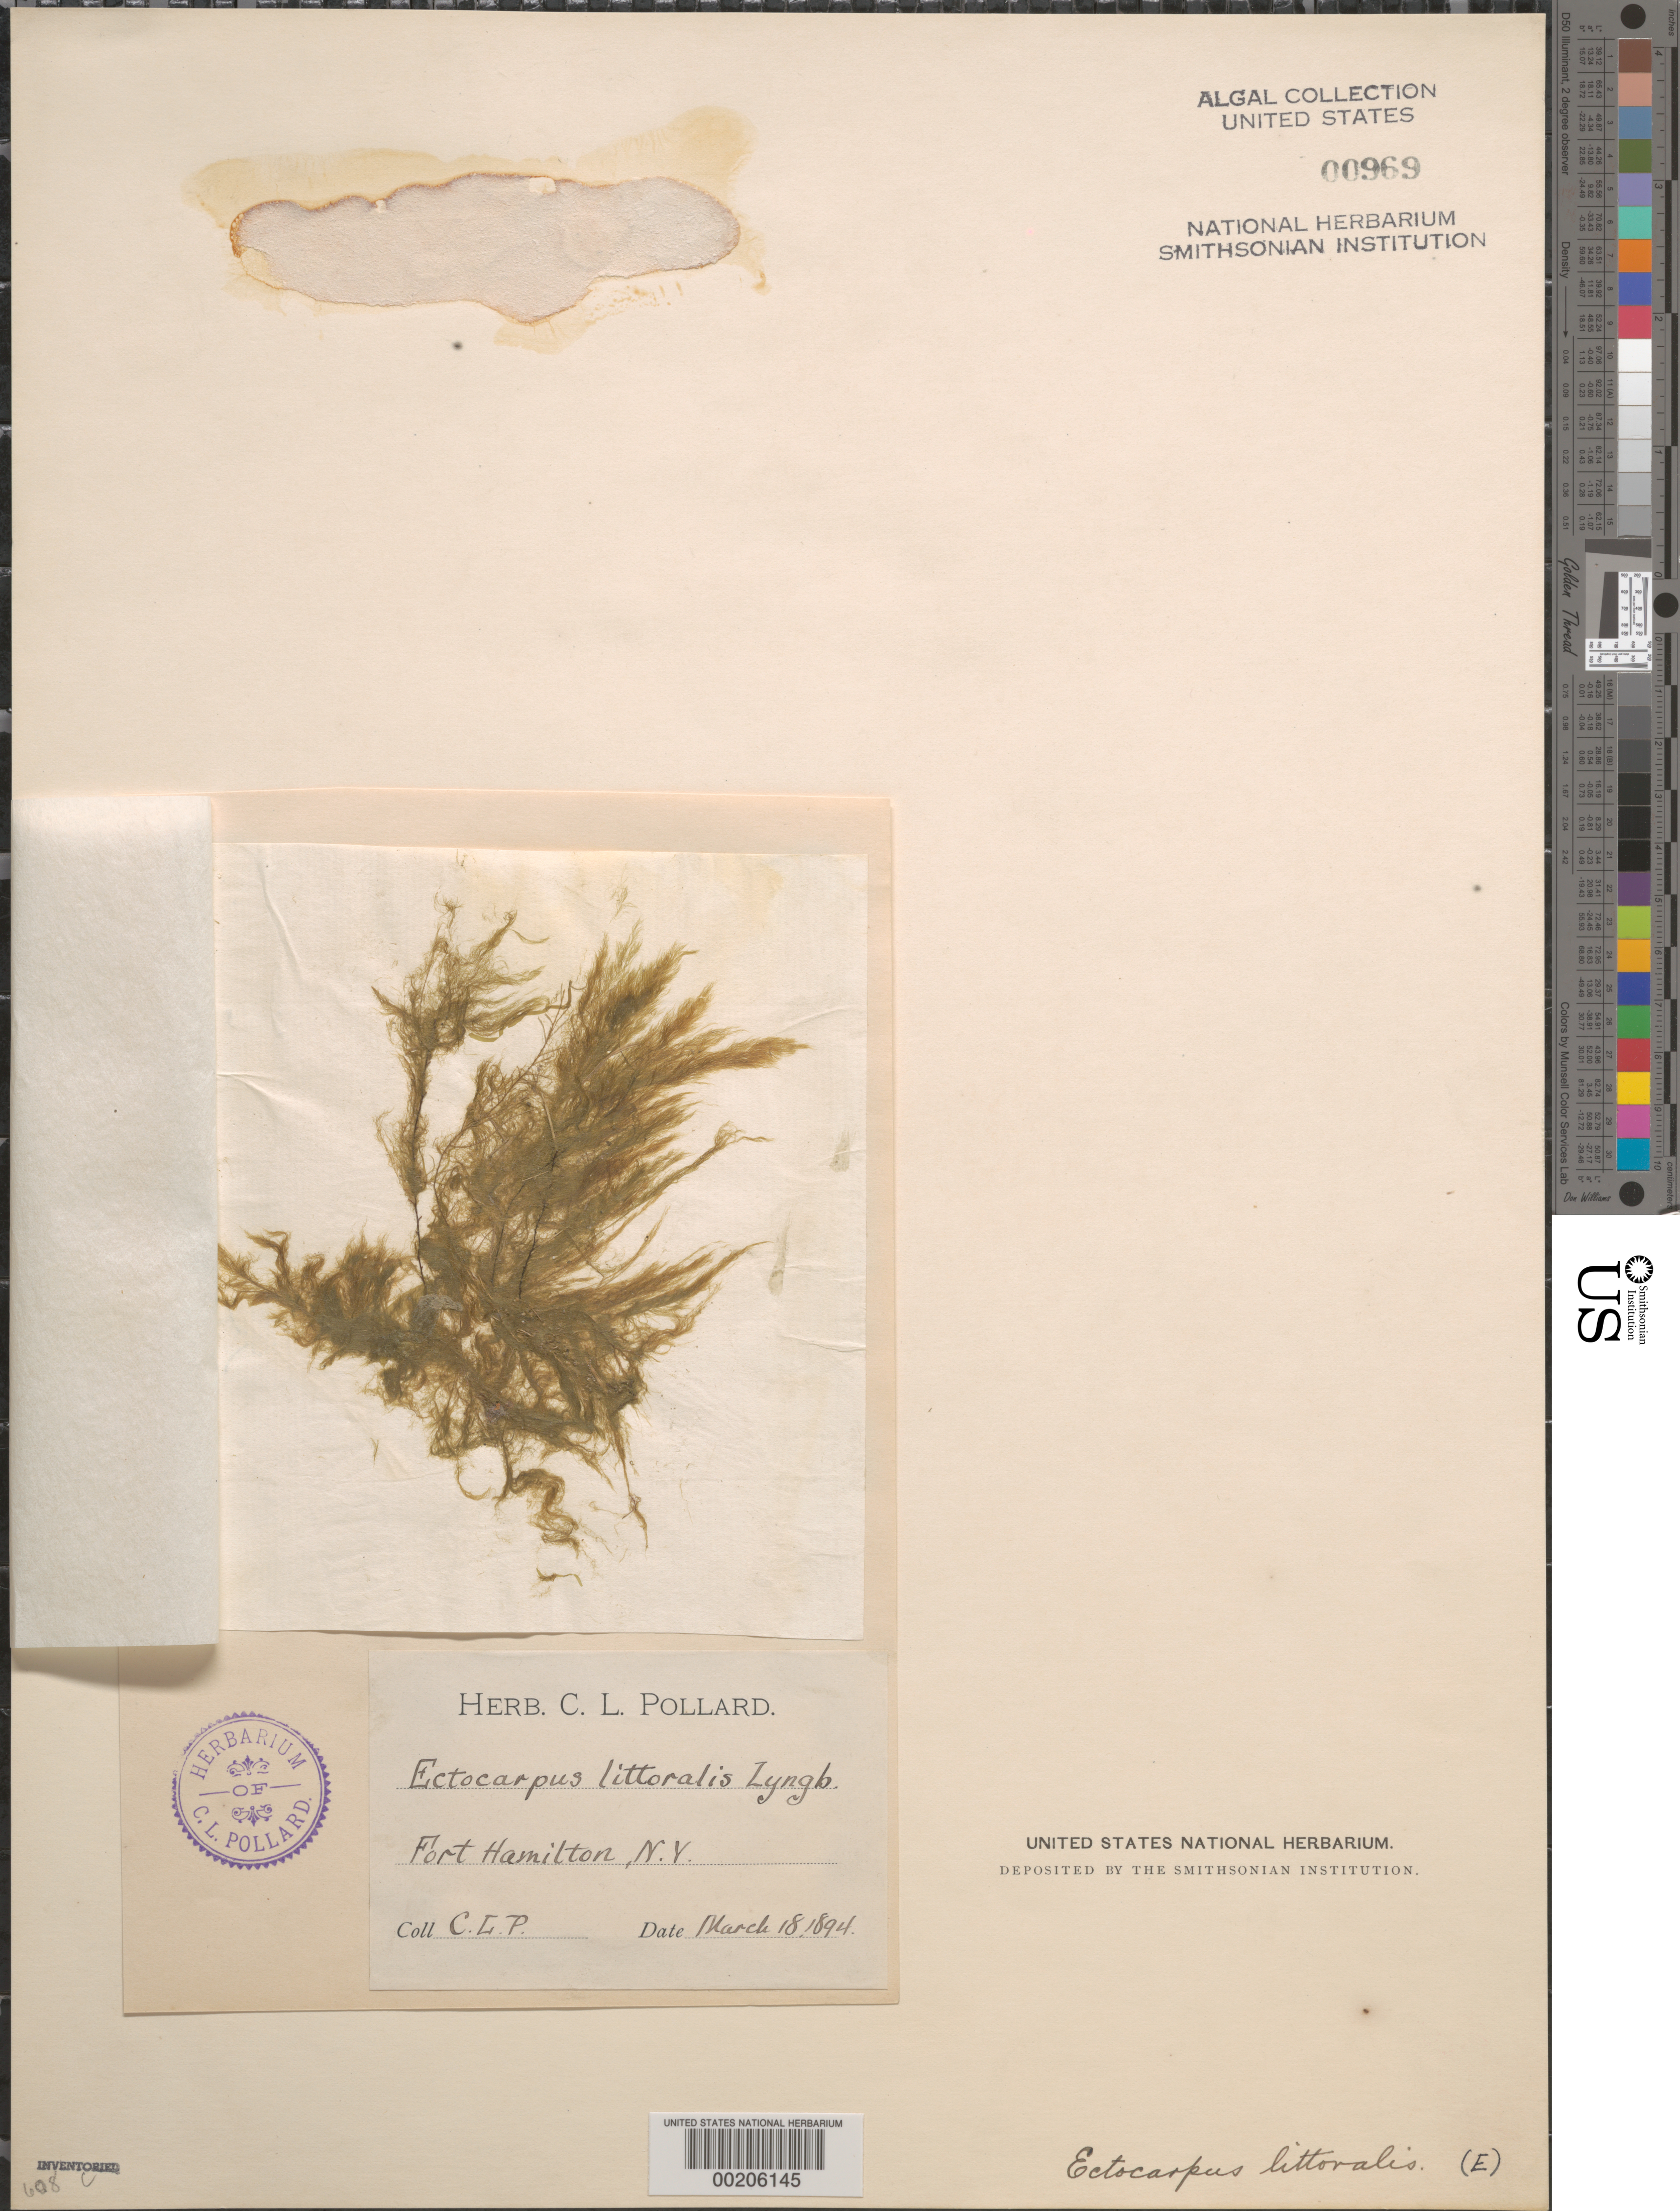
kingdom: Chromista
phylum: Ochrophyta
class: Phaeophyceae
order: Ectocarpales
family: Acinetosporaceae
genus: Pylaiella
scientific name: Pylaiella littoralis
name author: (L.) Kjellman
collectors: C. L. Pollard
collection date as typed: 18 Mar 1894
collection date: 1894-03-18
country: United States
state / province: New York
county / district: Kings County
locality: Fort Hamilton, Brooklyn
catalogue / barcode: US 969